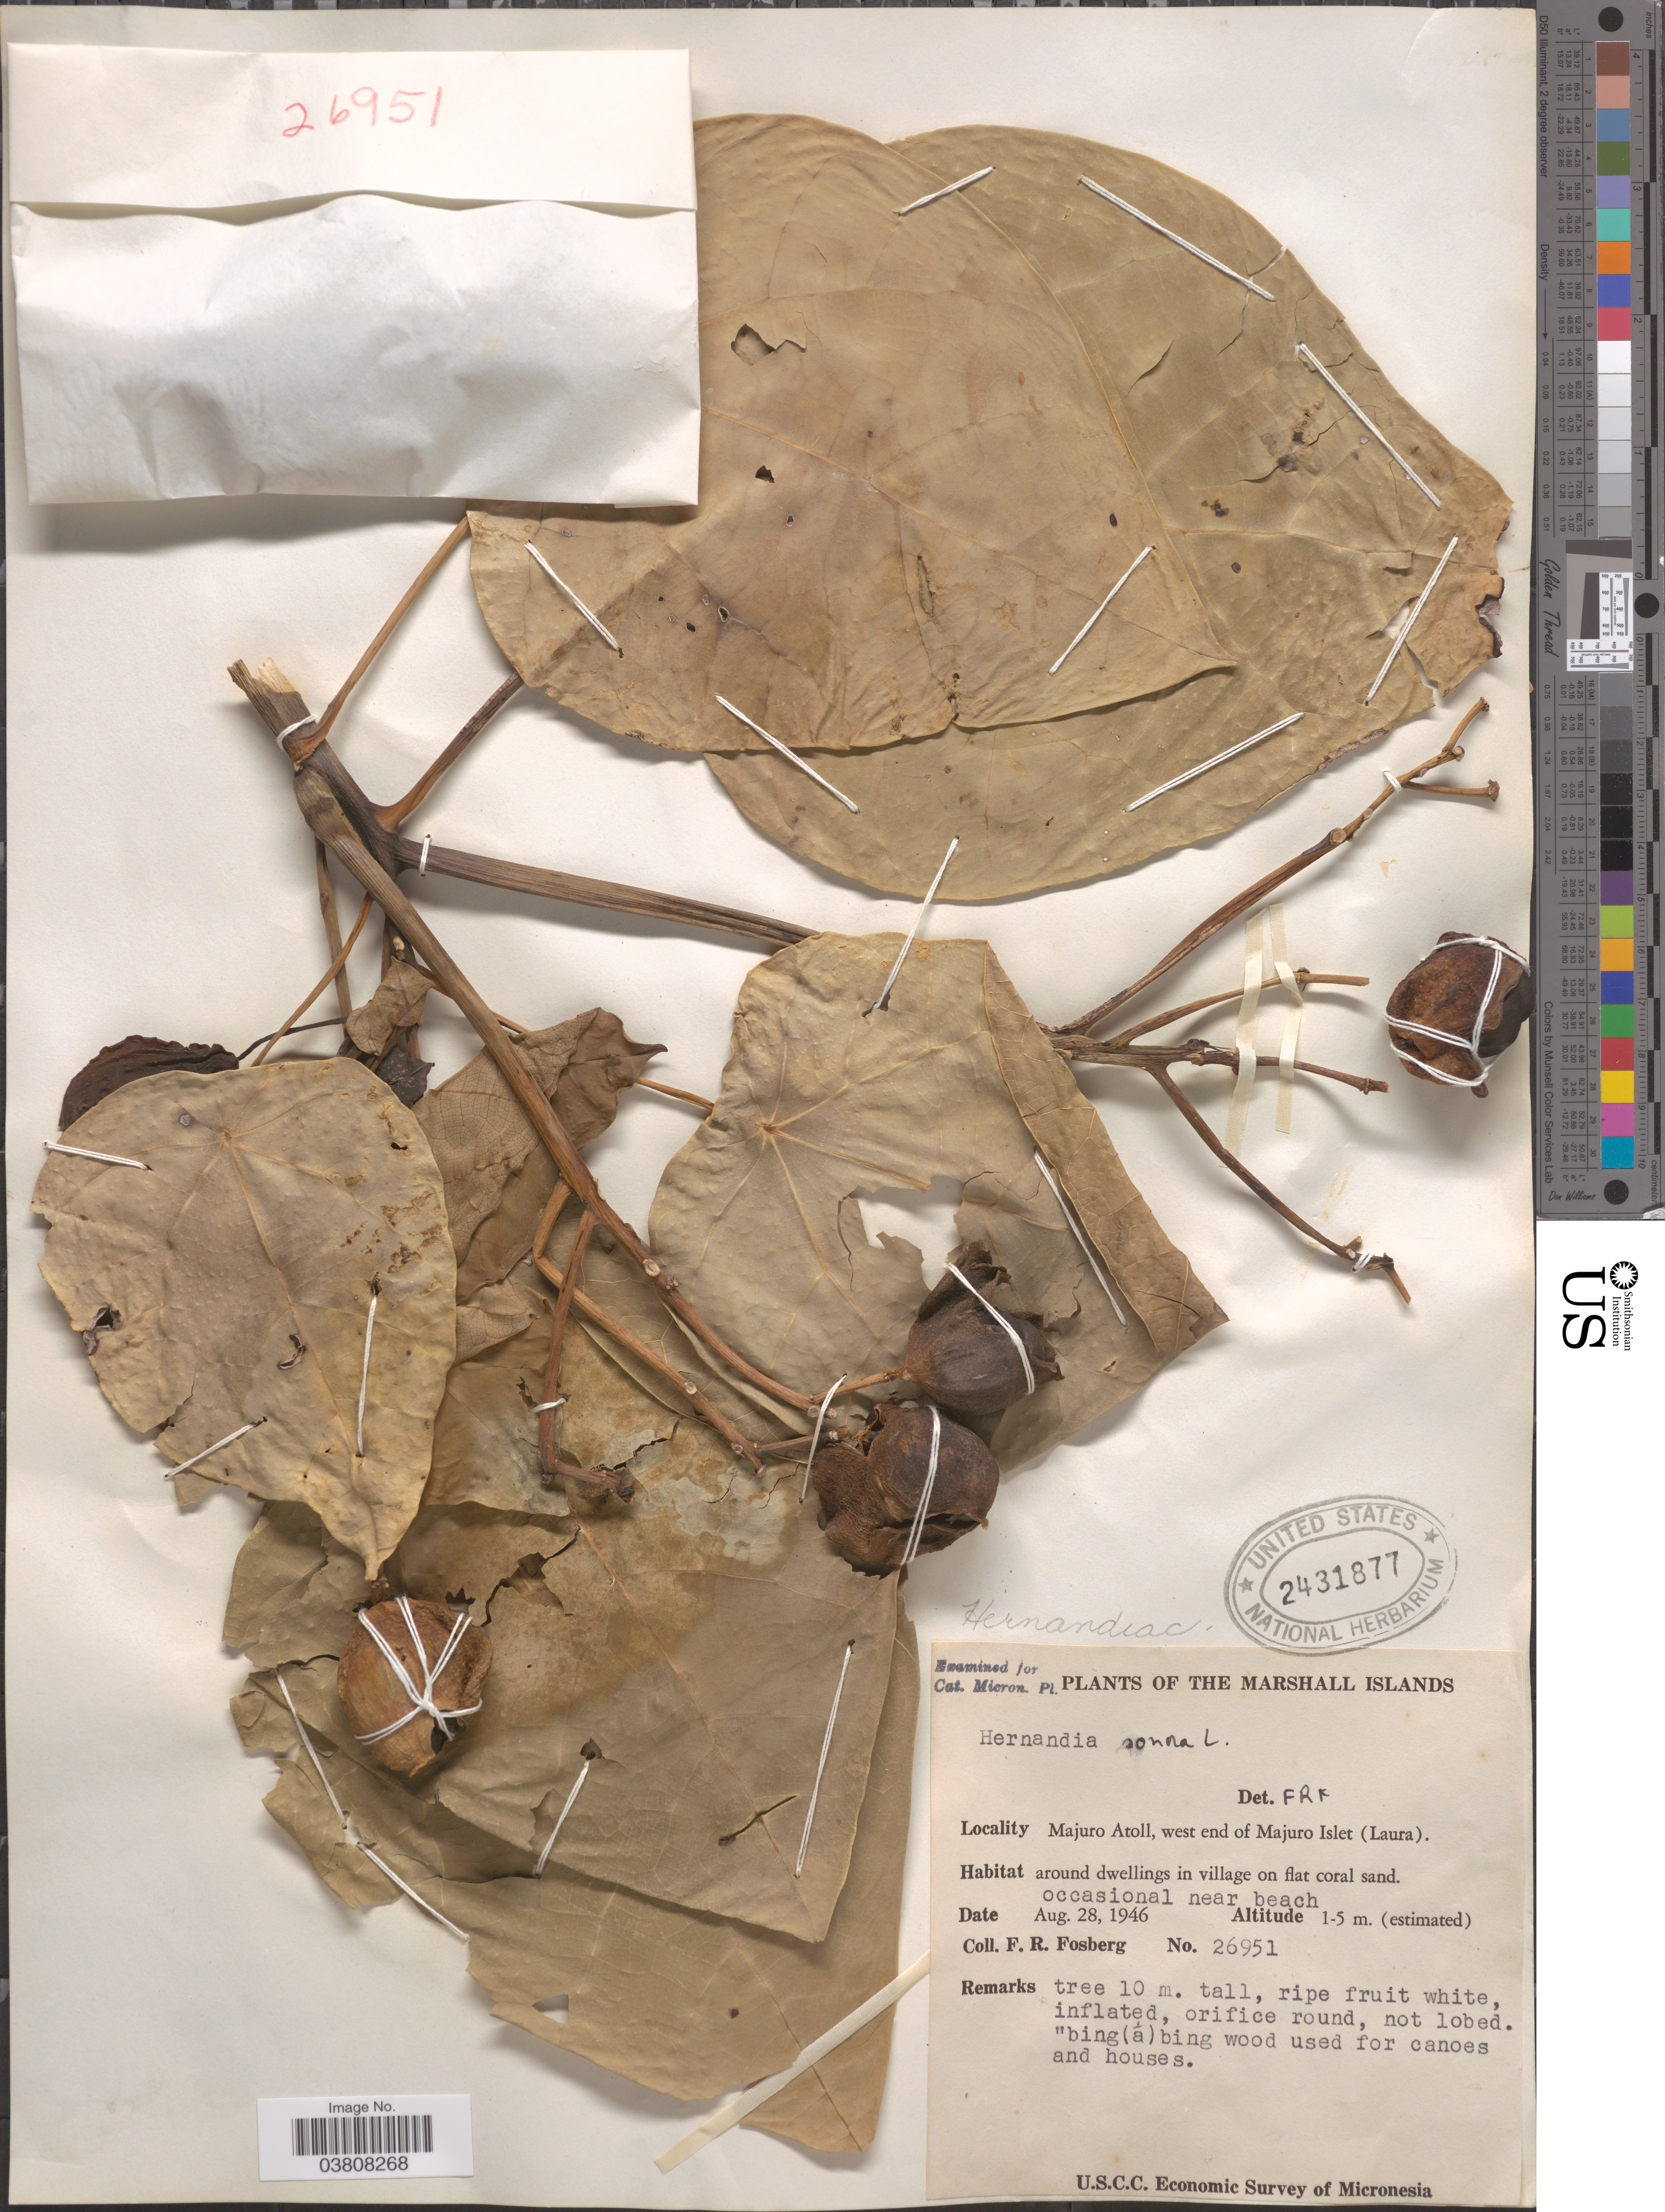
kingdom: Plantae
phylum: Tracheophyta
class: Magnoliopsida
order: Laurales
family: Hernandiaceae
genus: Hernandia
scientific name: Hernandia ovigera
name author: L.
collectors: F. R. Fosberg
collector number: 26951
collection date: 1946-08-28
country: Marshall Islands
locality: Majuro Atoll, west end of Majuro Islet (Laura).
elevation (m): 1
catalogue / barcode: US 2431877